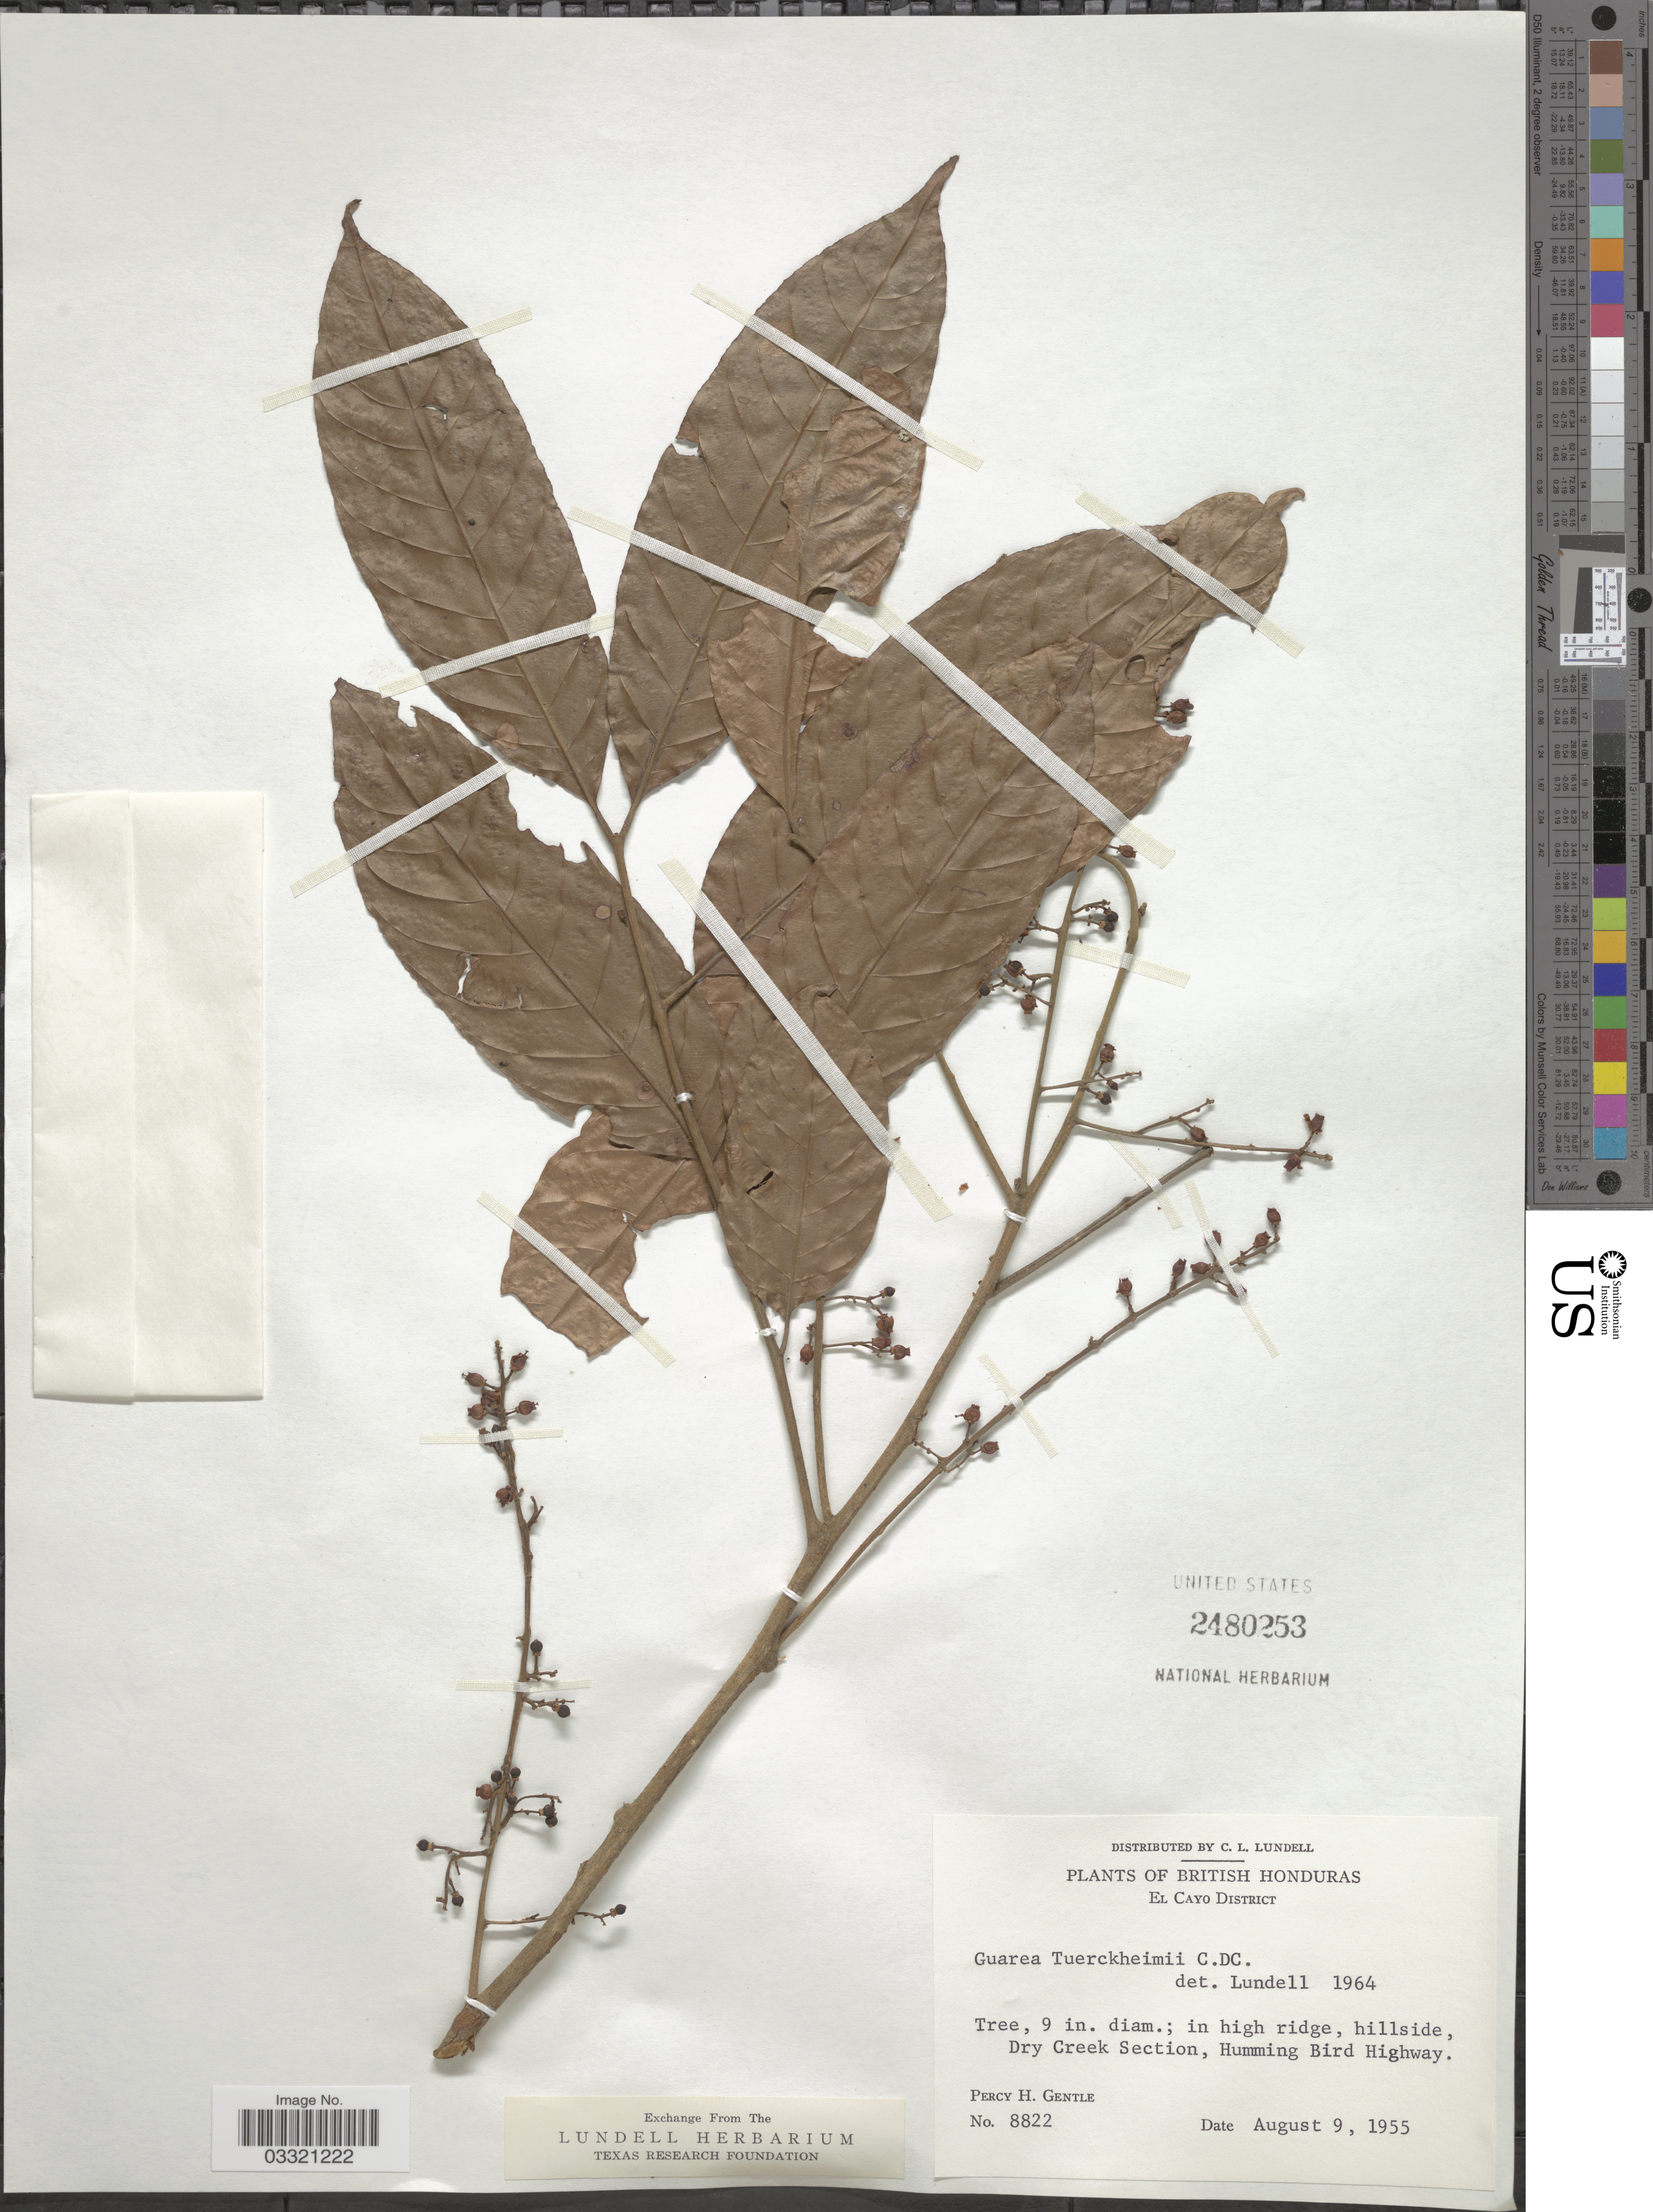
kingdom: Plantae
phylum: Tracheophyta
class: Magnoliopsida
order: Sapindales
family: Meliaceae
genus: Guarea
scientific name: Guarea tuerckheimii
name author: C. DC. ex Donn. Sm.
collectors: P. H. Gentle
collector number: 8822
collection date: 1955-08-09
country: Belize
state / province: Cayo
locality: British Honduras. El Cayo District. Hillside, Dry Creek Section, Humming Bird Highway.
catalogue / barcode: US 2480253